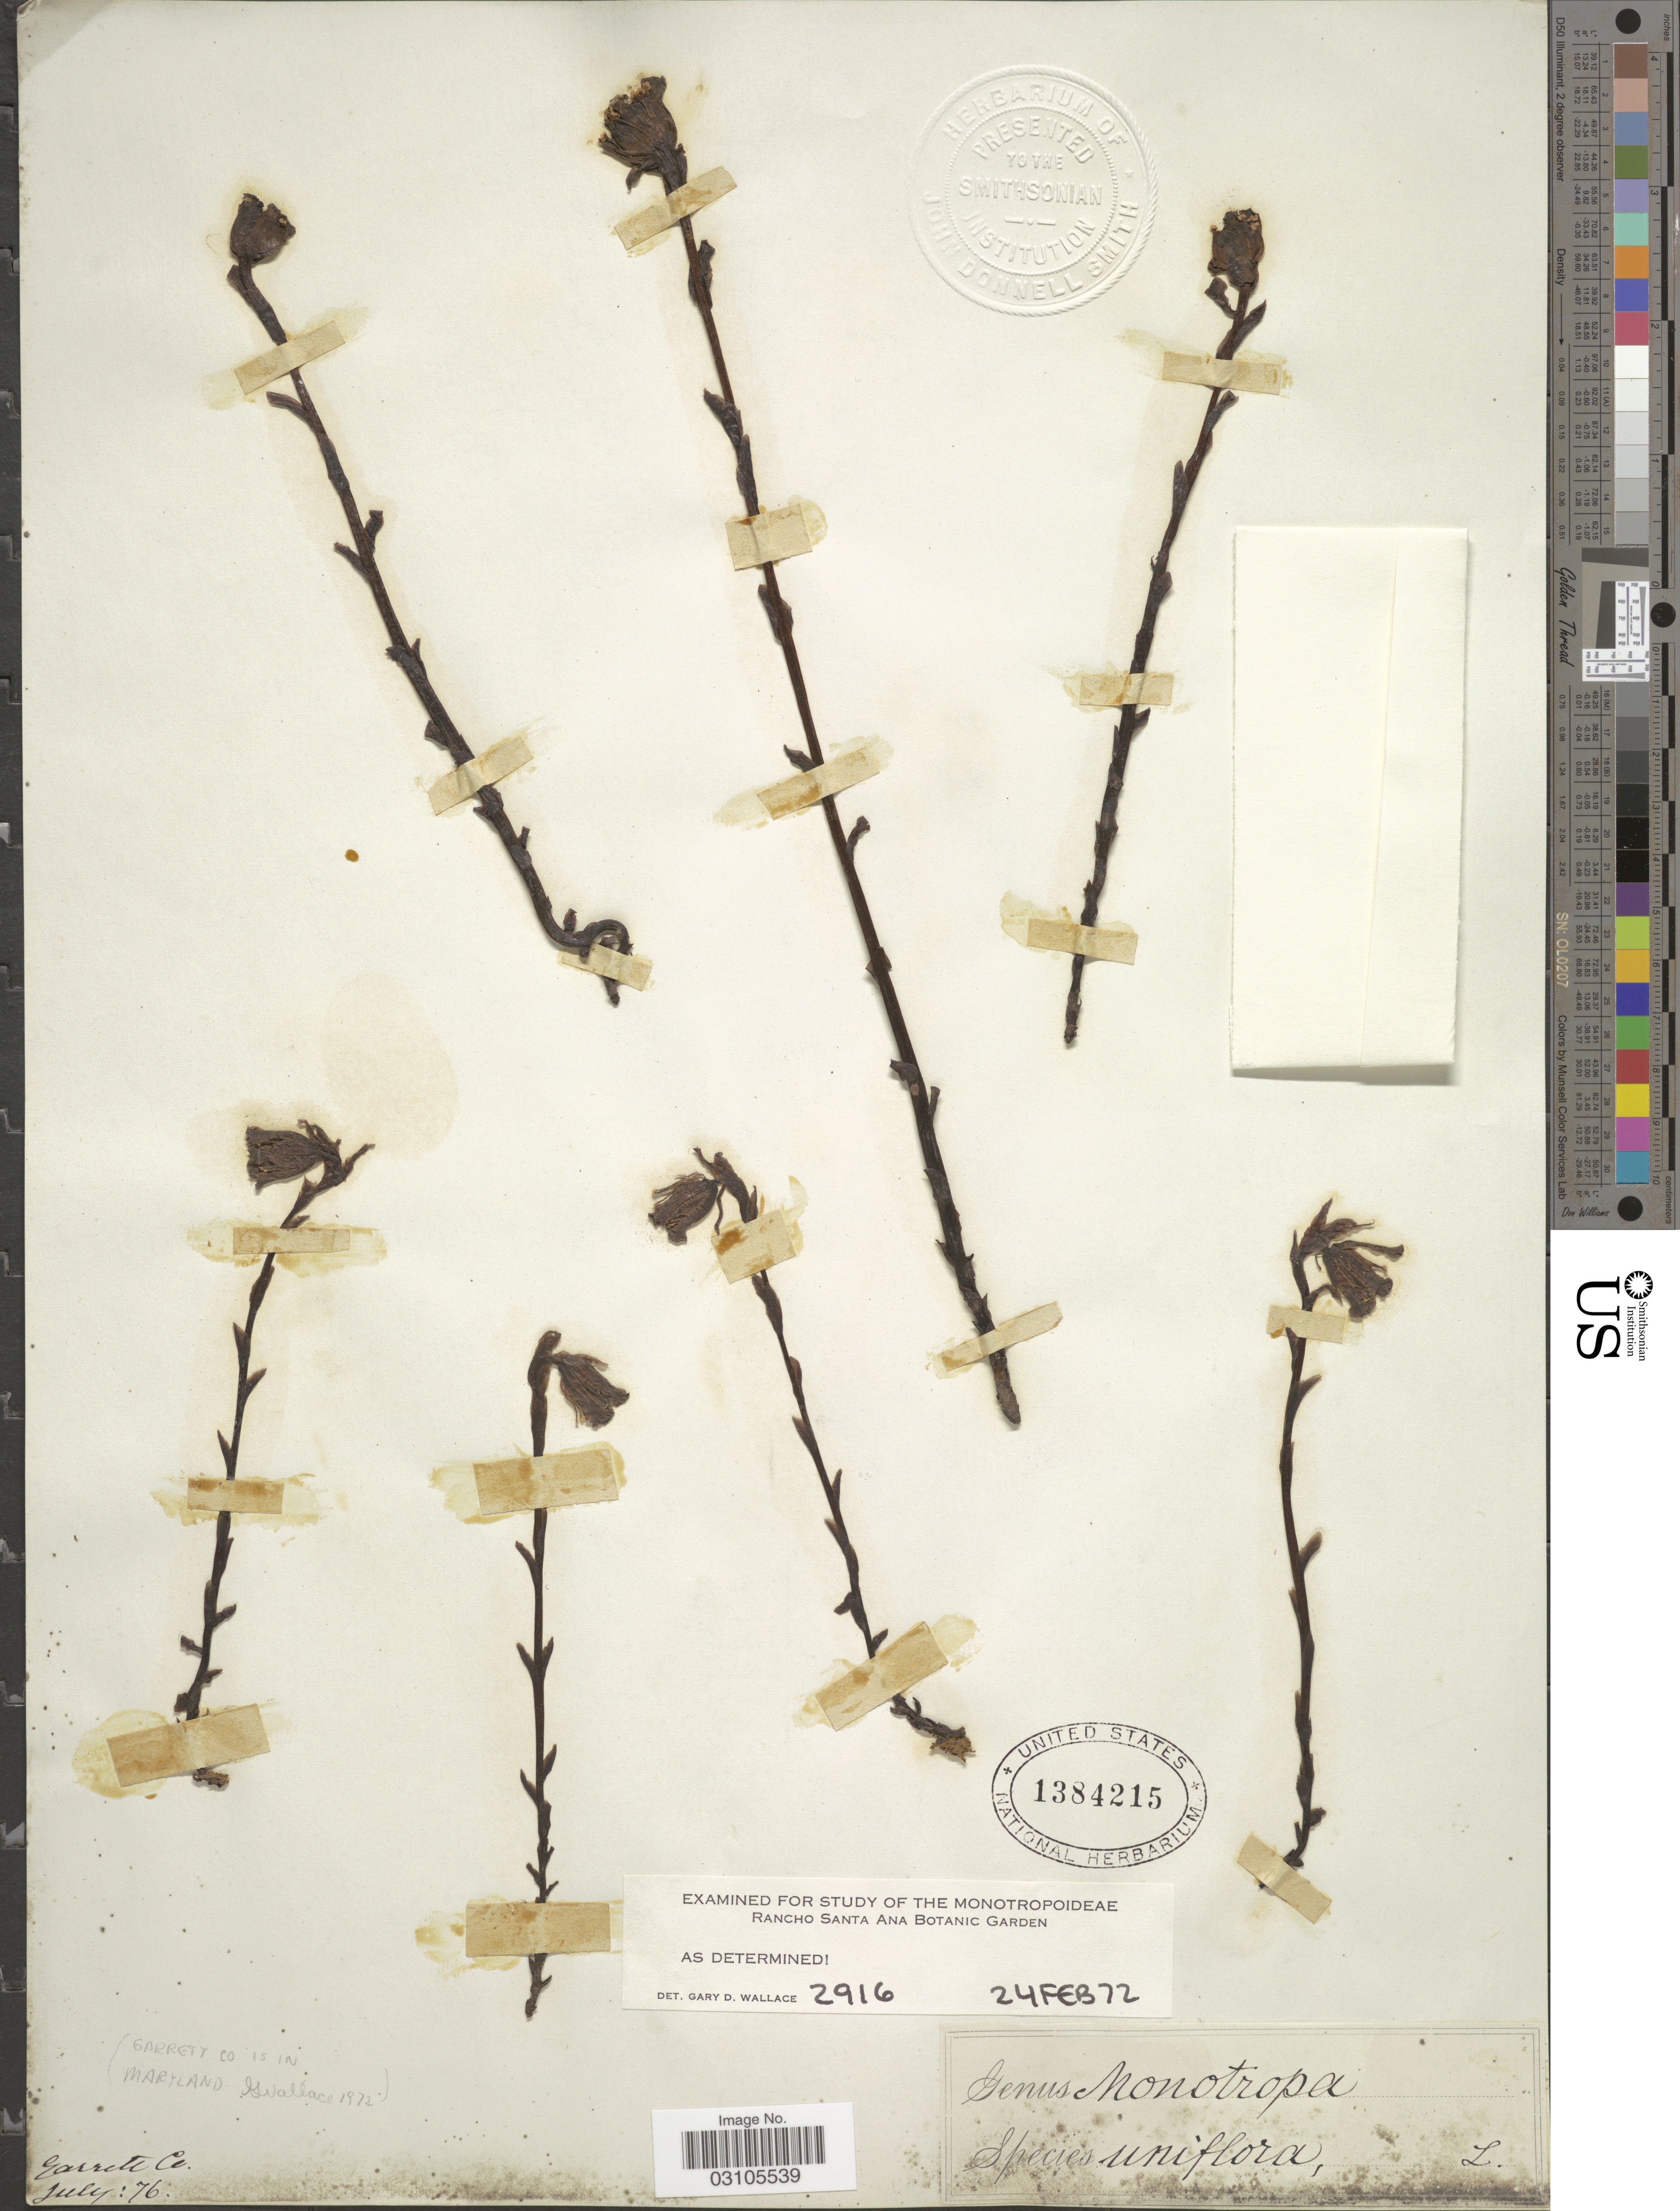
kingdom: Plantae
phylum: Tracheophyta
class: Magnoliopsida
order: Ericales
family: Ericaceae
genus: Monotropa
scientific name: Monotropa uniflora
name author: L.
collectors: G. Wallace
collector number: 1972?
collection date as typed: Transcribed d/m/y: /7/76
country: United States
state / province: Maryland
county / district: Garrett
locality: Garrett Co.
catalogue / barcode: US 1384215